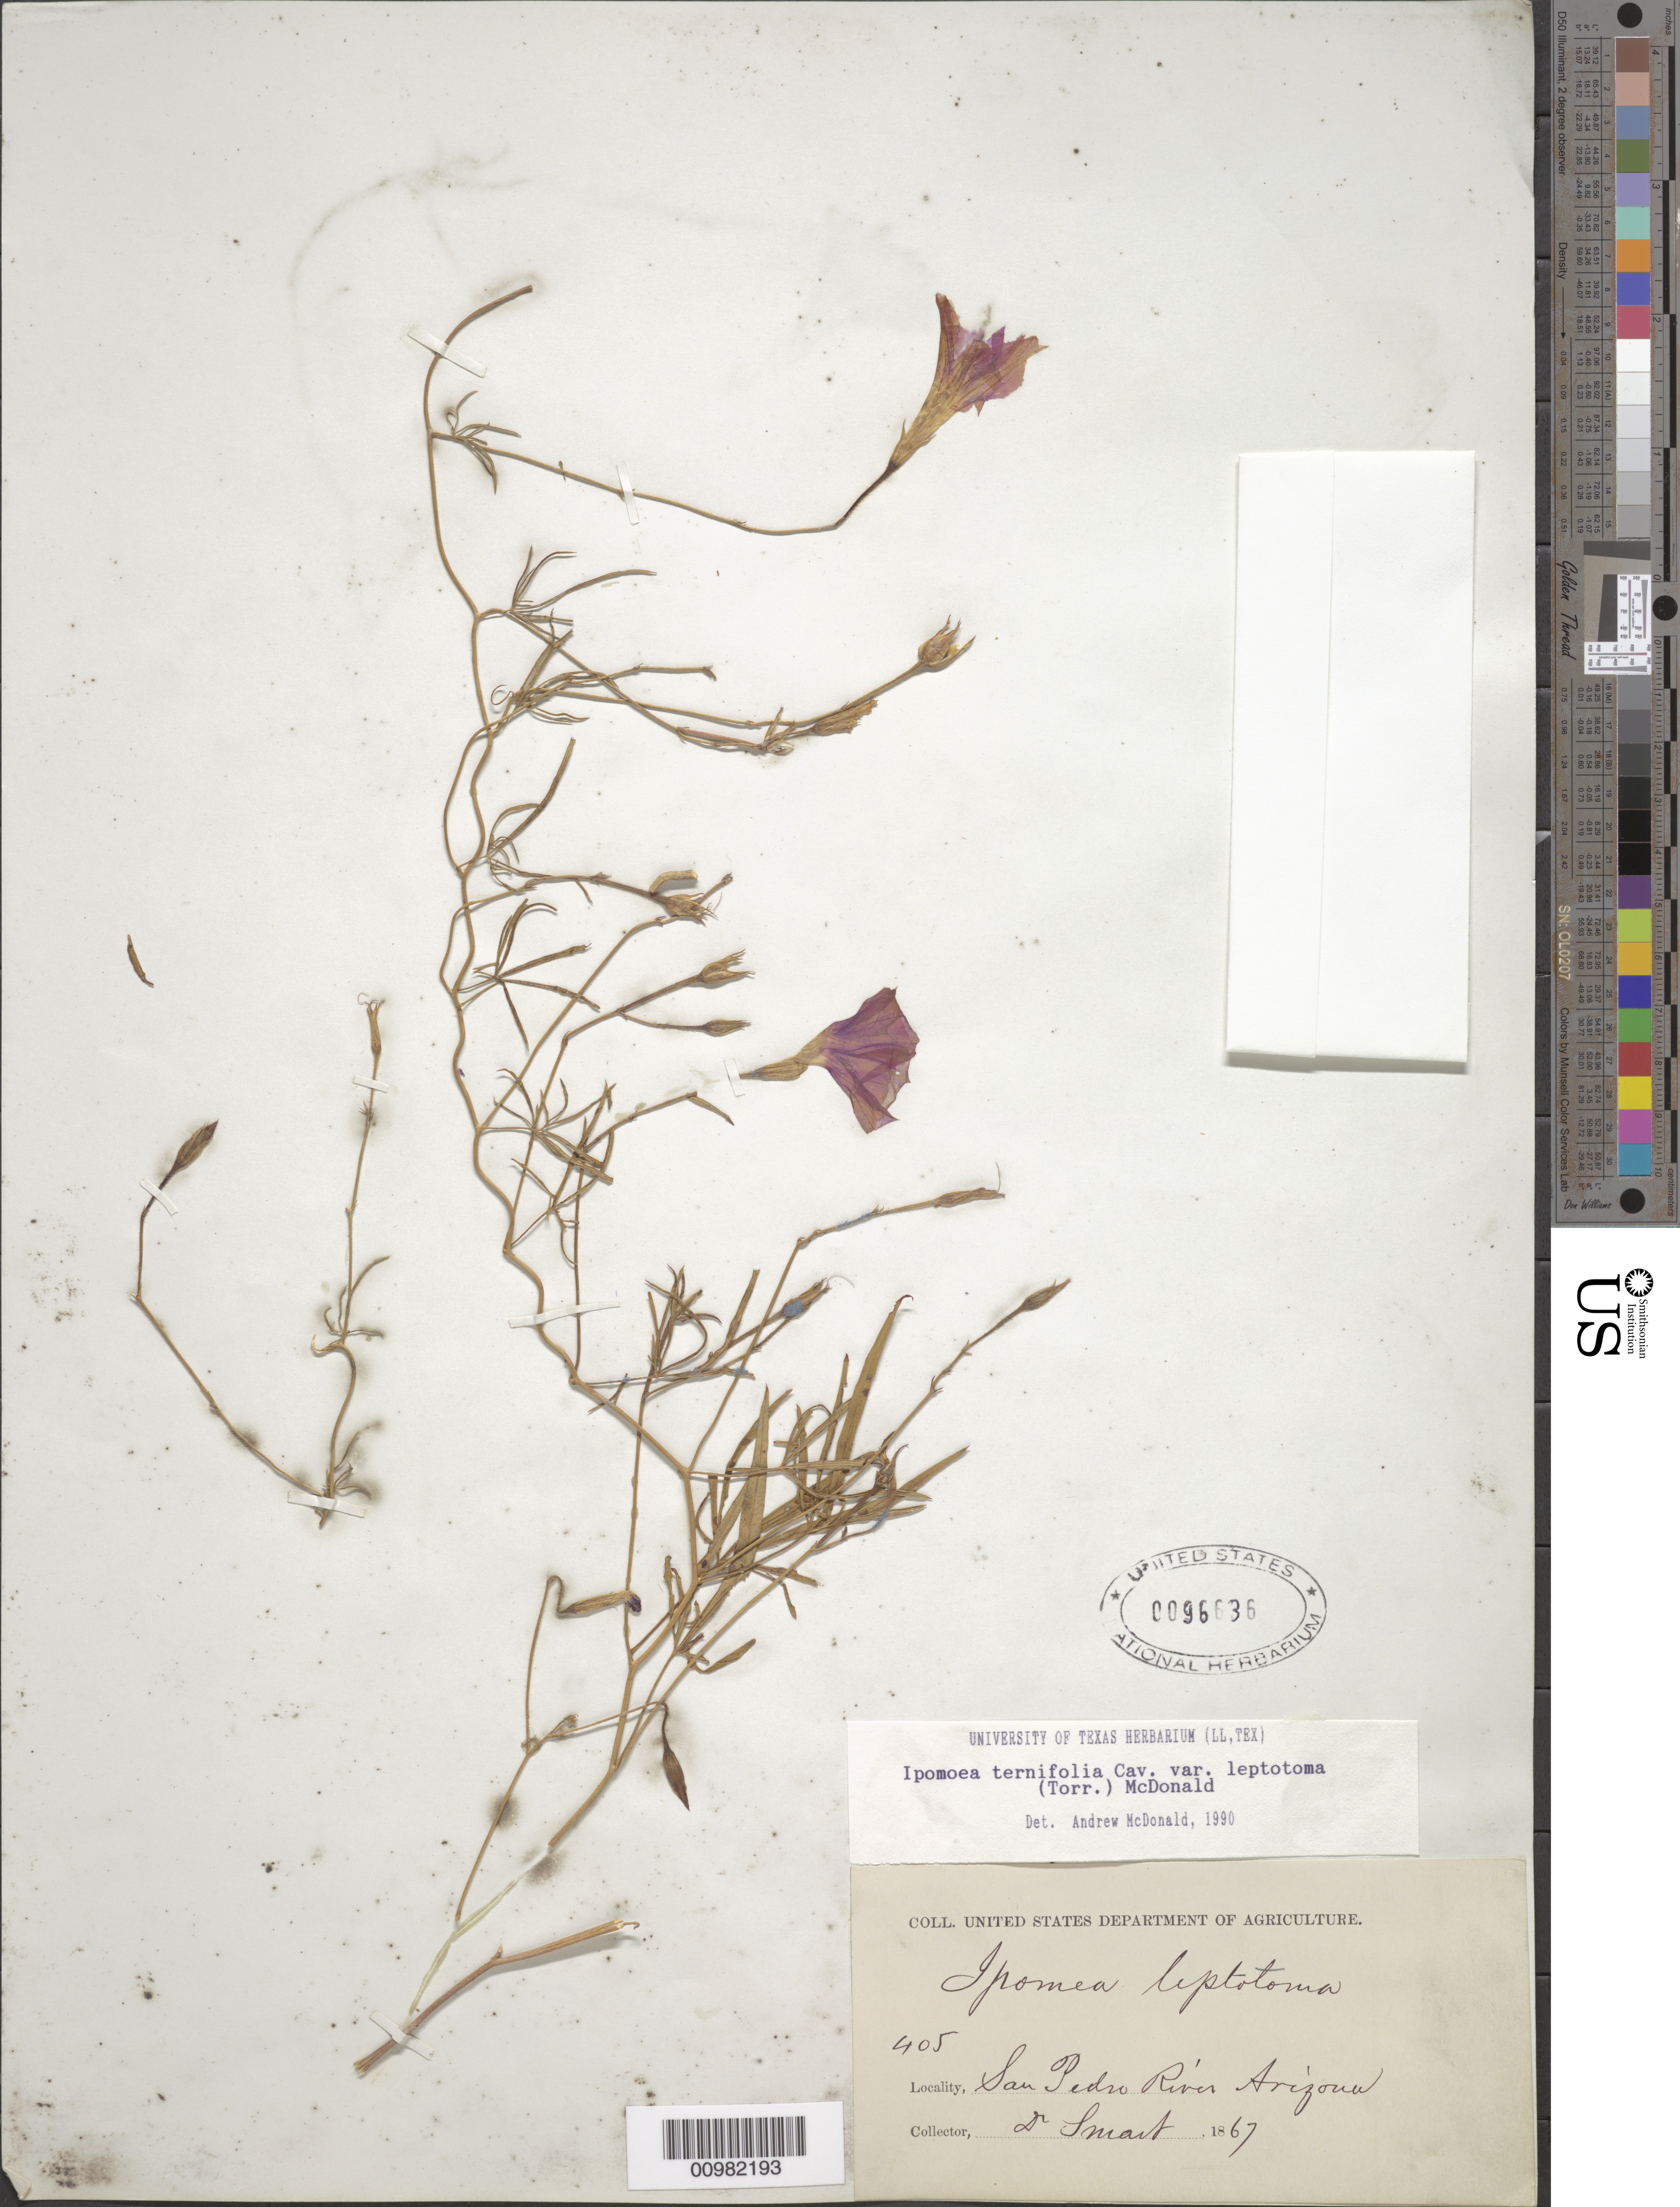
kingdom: Plantae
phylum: Tracheophyta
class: Magnoliopsida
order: Solanales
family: Convolvulaceae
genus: Ipomoea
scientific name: Ipomoea ternifolia var. leptotoma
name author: (Torr.) J.A. McDonald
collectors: C. Smart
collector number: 405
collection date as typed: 1867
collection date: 1867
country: United States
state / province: Arizona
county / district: Cochise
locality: San Pedro River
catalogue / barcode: US 96636